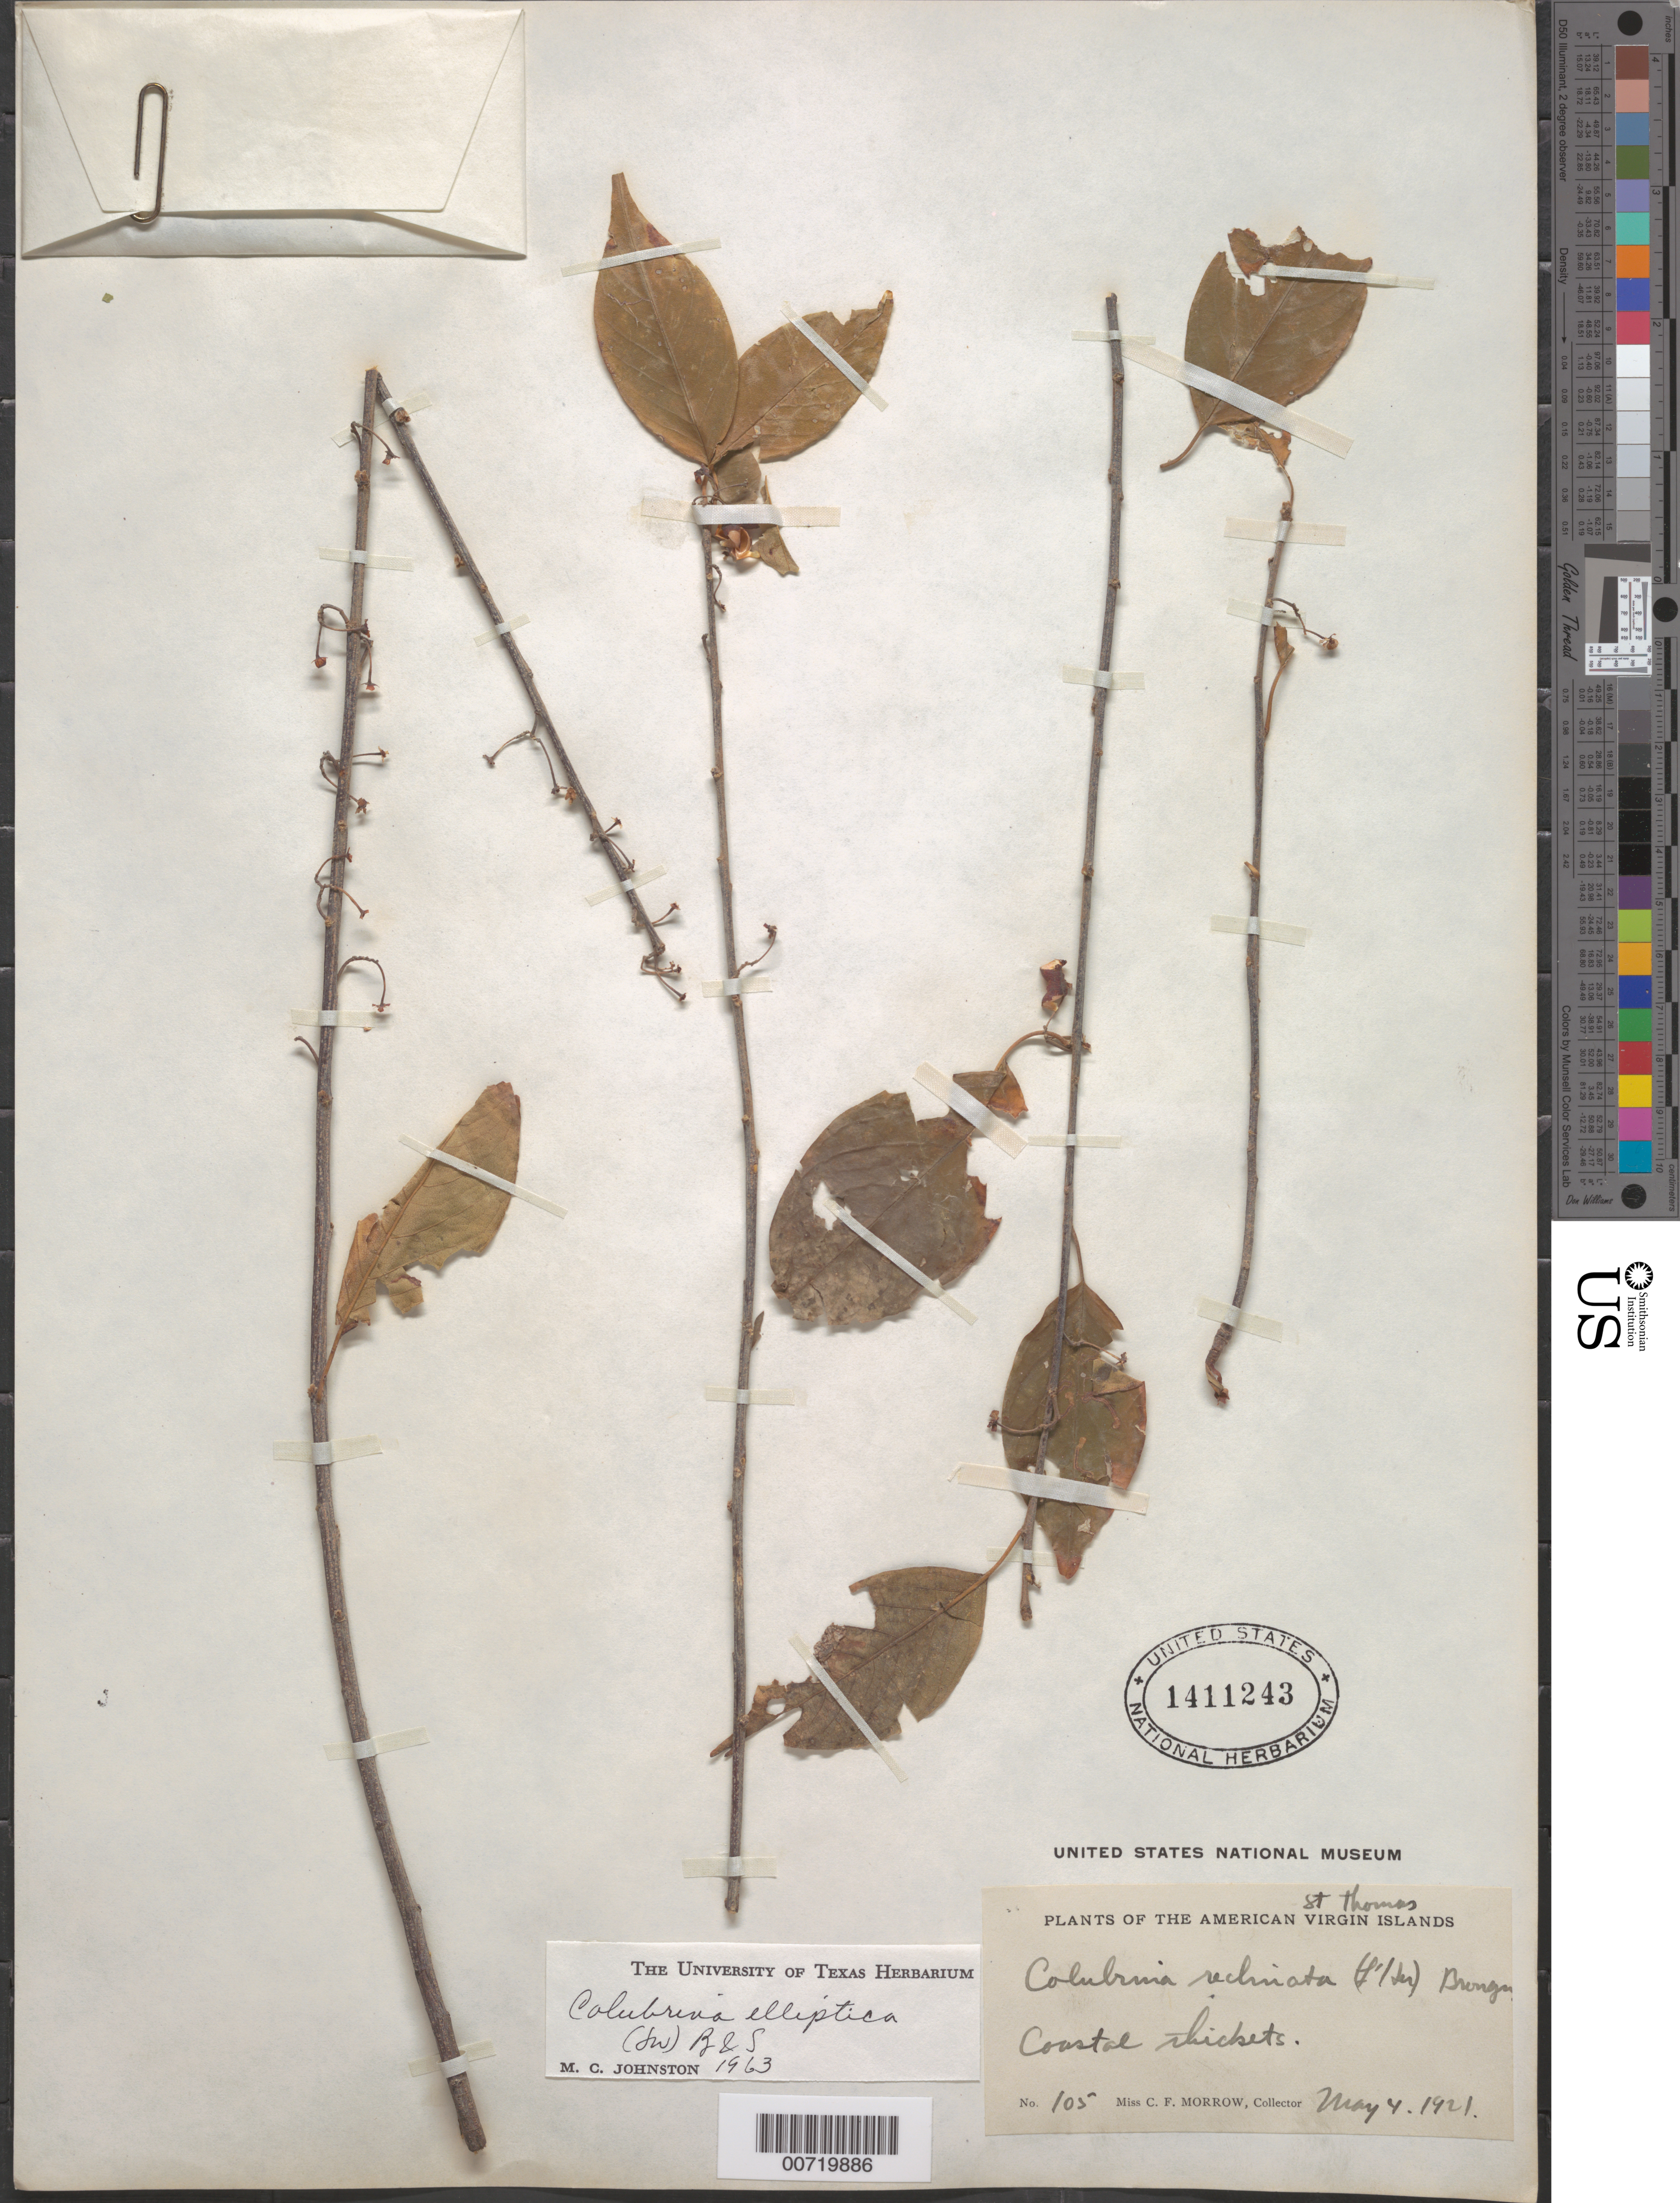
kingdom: Plantae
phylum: Tracheophyta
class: Magnoliopsida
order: Rosales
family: Rhamnaceae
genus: Colubrina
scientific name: Colubrina elliptica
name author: (Sw.) Brizicky & W.L. Stern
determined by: Johnston, Marshall C.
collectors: C. Morrow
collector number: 105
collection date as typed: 04 May 1921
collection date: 1921-05-04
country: U.S. Virgin Islands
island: St. Thomas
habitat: Coastal thickets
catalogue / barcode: US 1411243